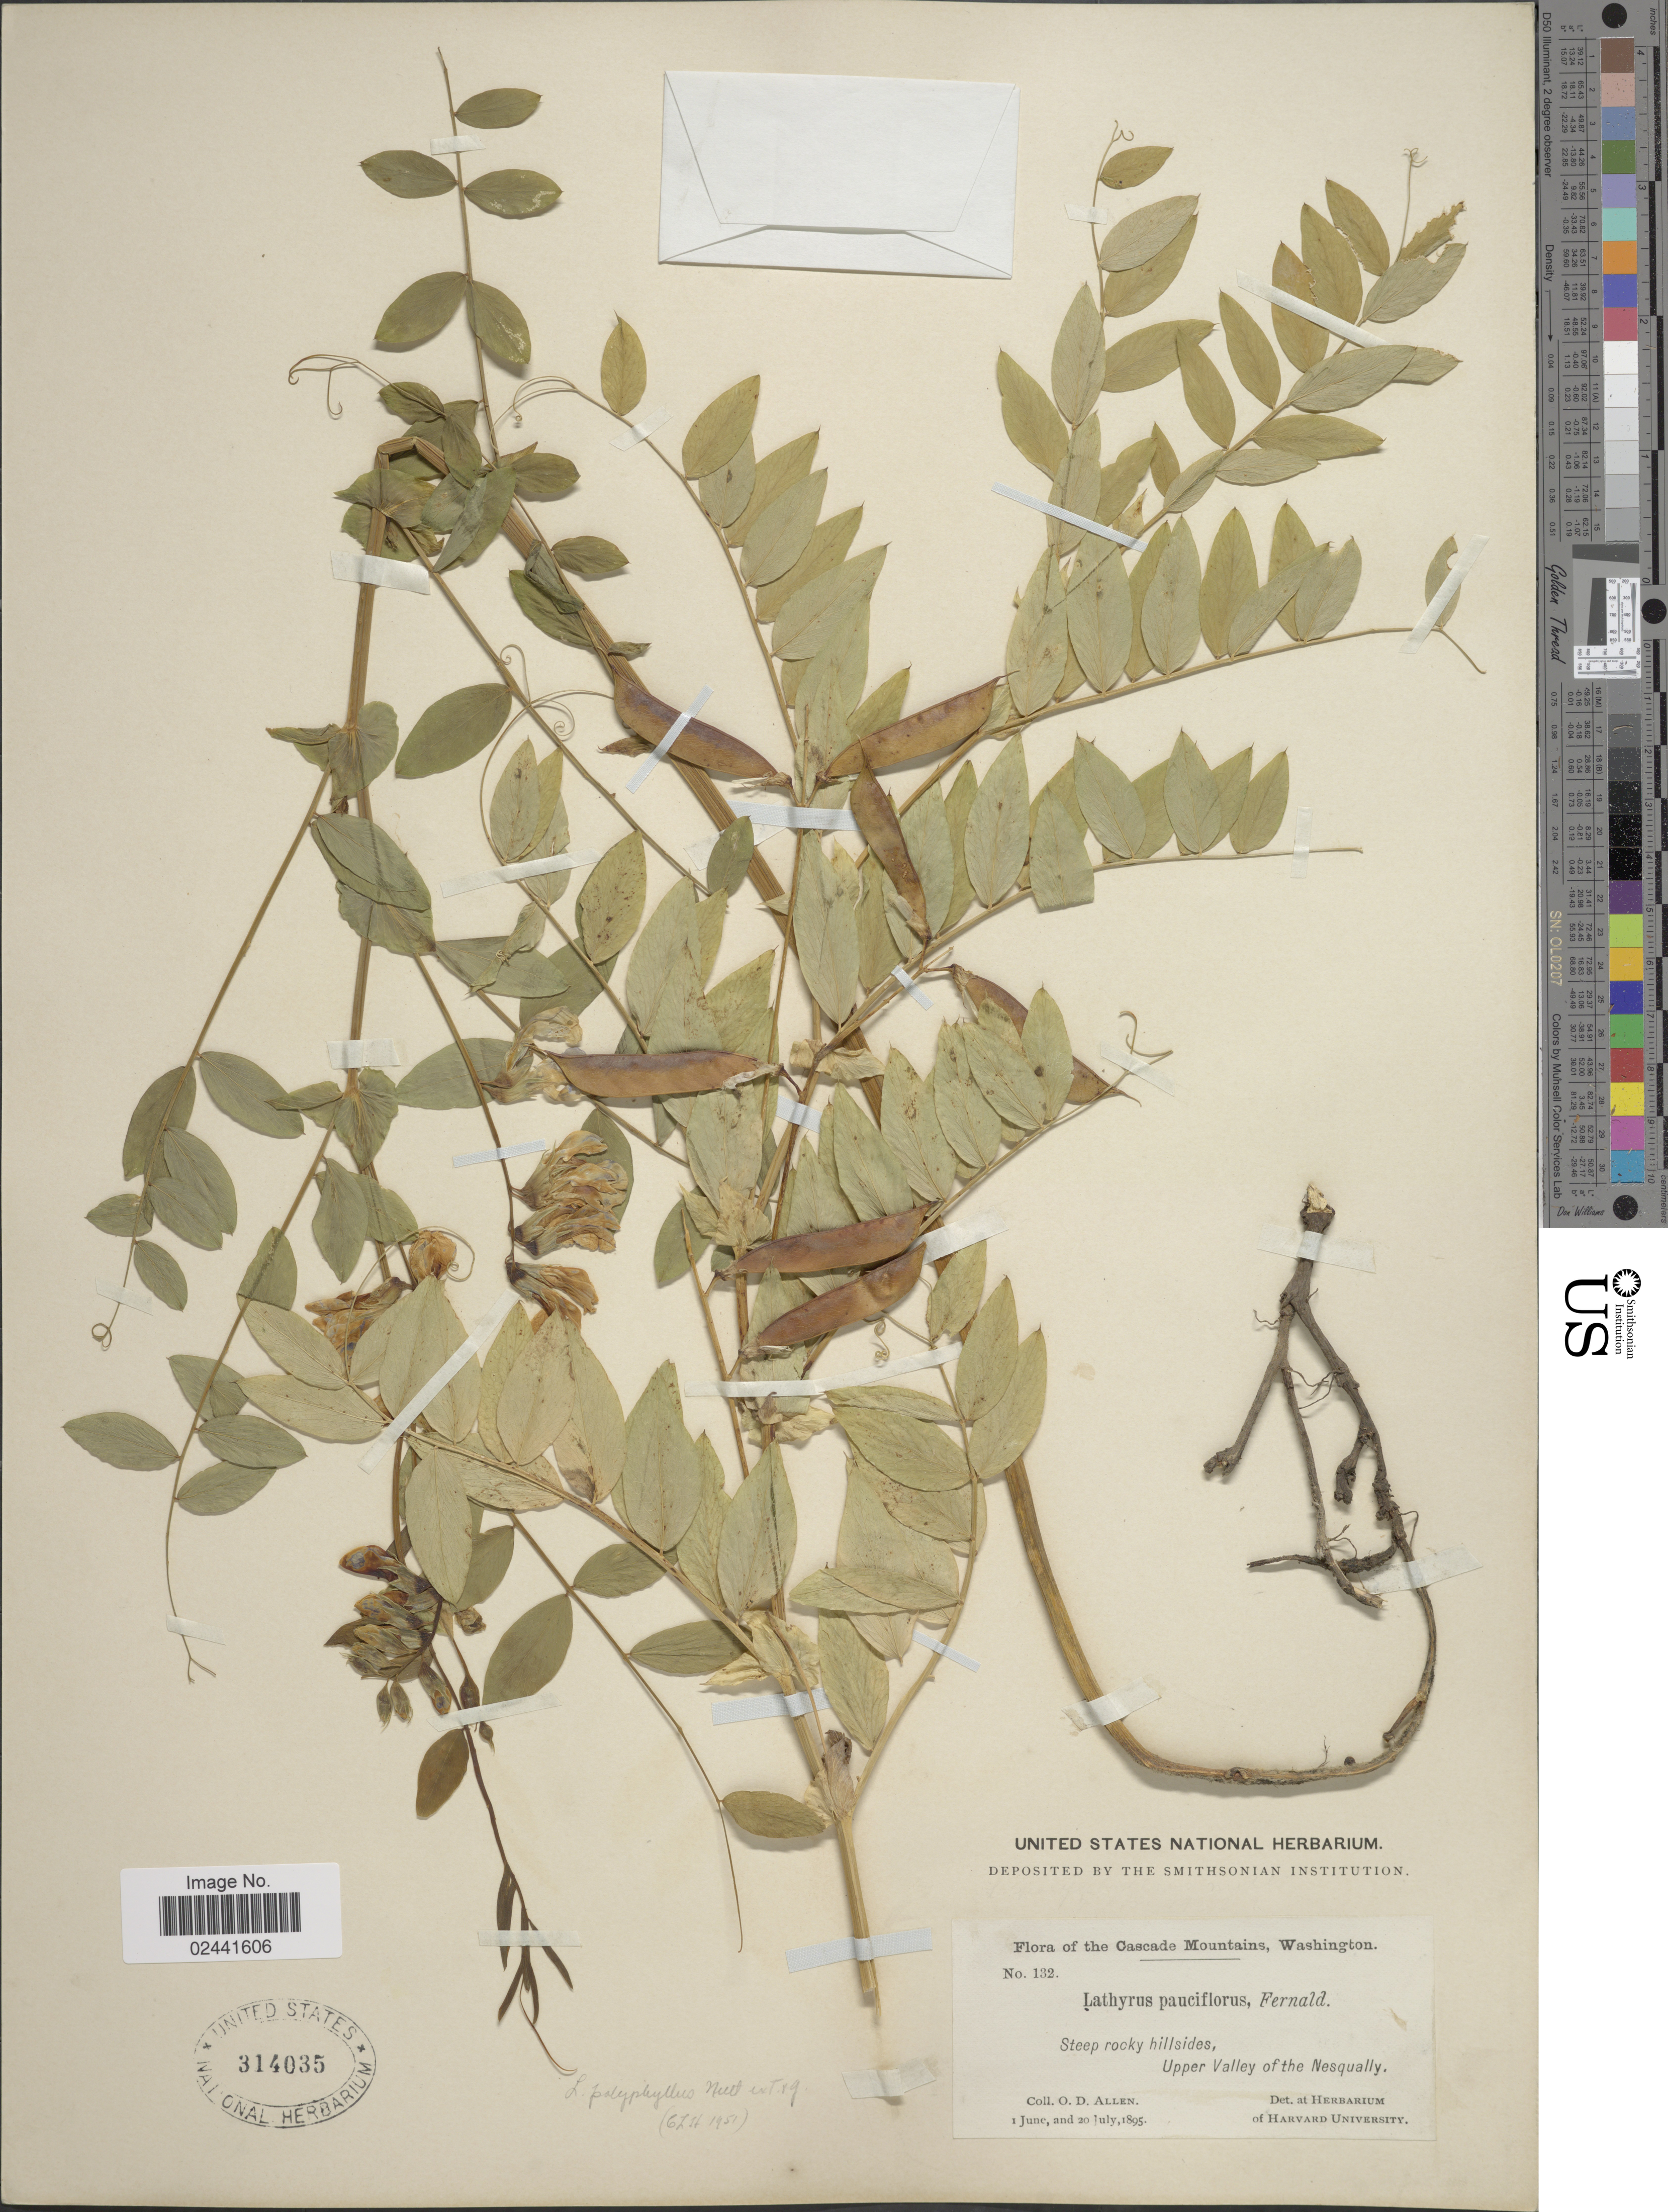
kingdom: Plantae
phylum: Tracheophyta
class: Magnoliopsida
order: Fabales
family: Fabaceae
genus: Lathyrus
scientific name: Lathyrus polyphyllus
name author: Nutt.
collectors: O. D. Allen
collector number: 132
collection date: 1895-06-01/1895-07-20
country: United States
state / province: Washington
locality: The Cascade Mountains, Steep rocky hillsides, Upper Valley of the Nesqually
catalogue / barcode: US 314035